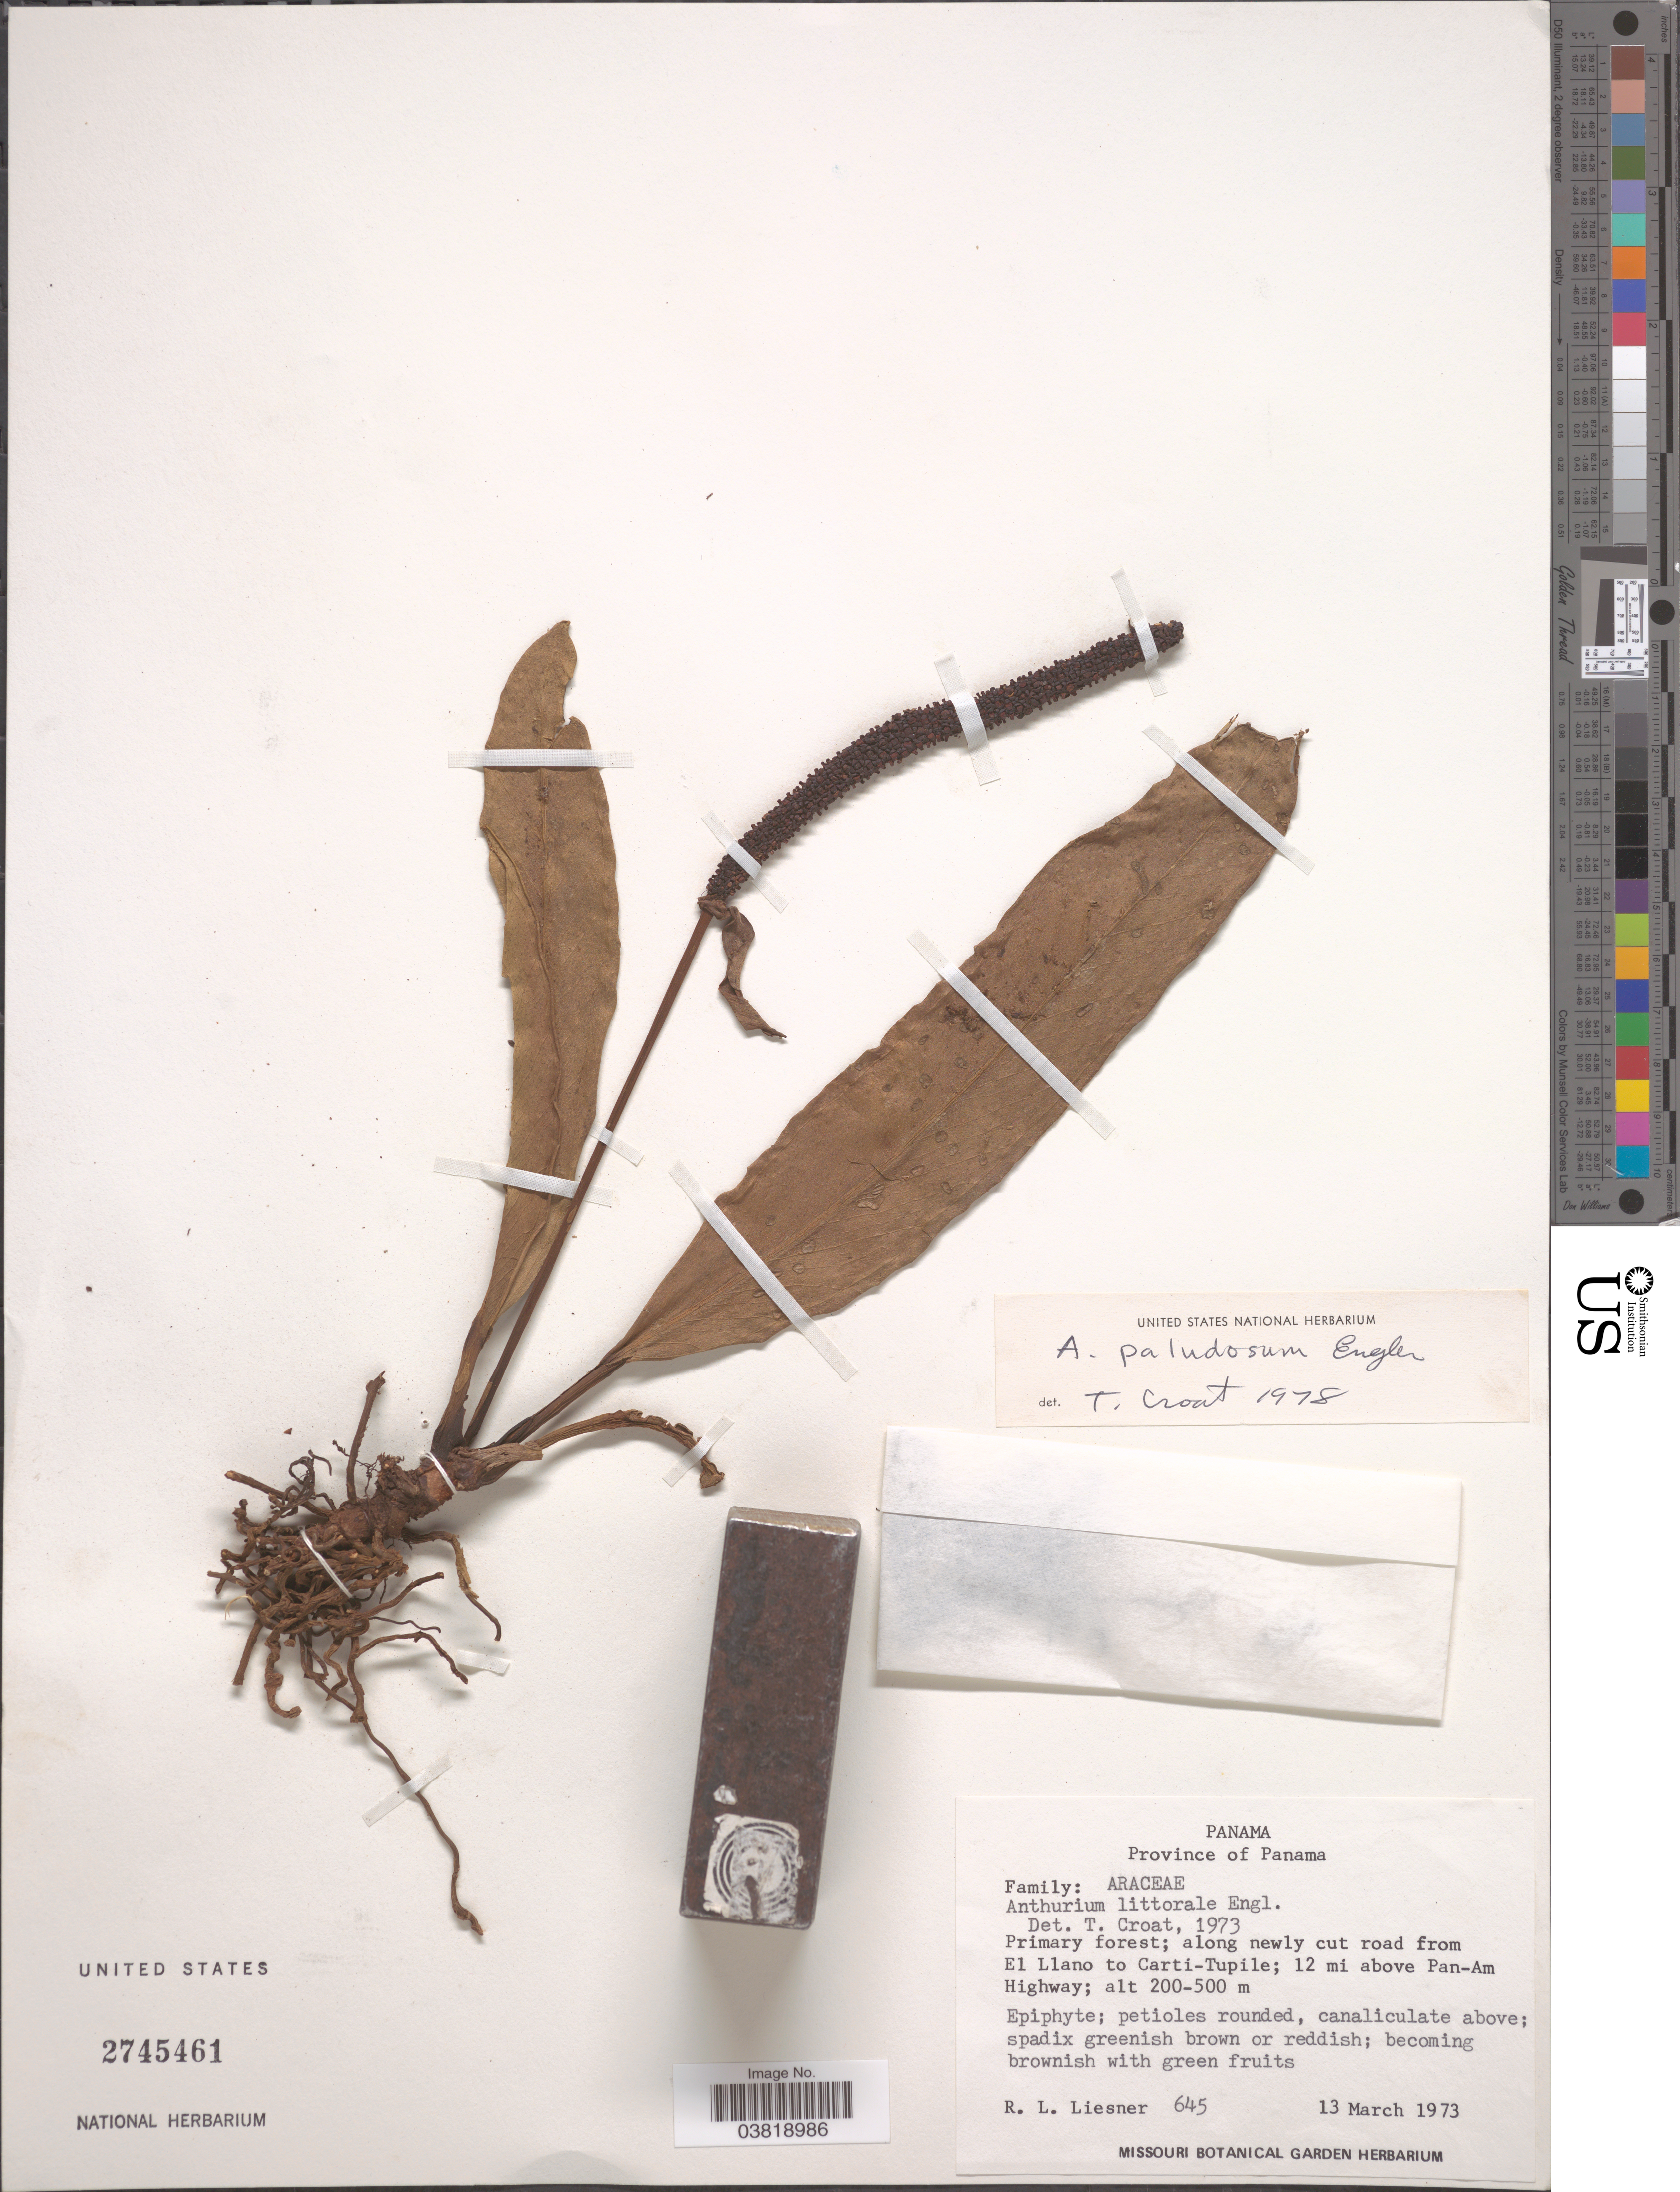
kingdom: Plantae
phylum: Tracheophyta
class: Liliopsida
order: Alismatales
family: Araceae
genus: Anthurium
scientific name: Anthurium paludosum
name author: Engl.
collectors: R. L. Liesner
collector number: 645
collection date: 1973-03-13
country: Panama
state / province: Panamá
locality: Along newly cut road from El Llano to Carti-Tupile; 12 mi above Pan-Am Highway.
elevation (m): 200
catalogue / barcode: US 2745461